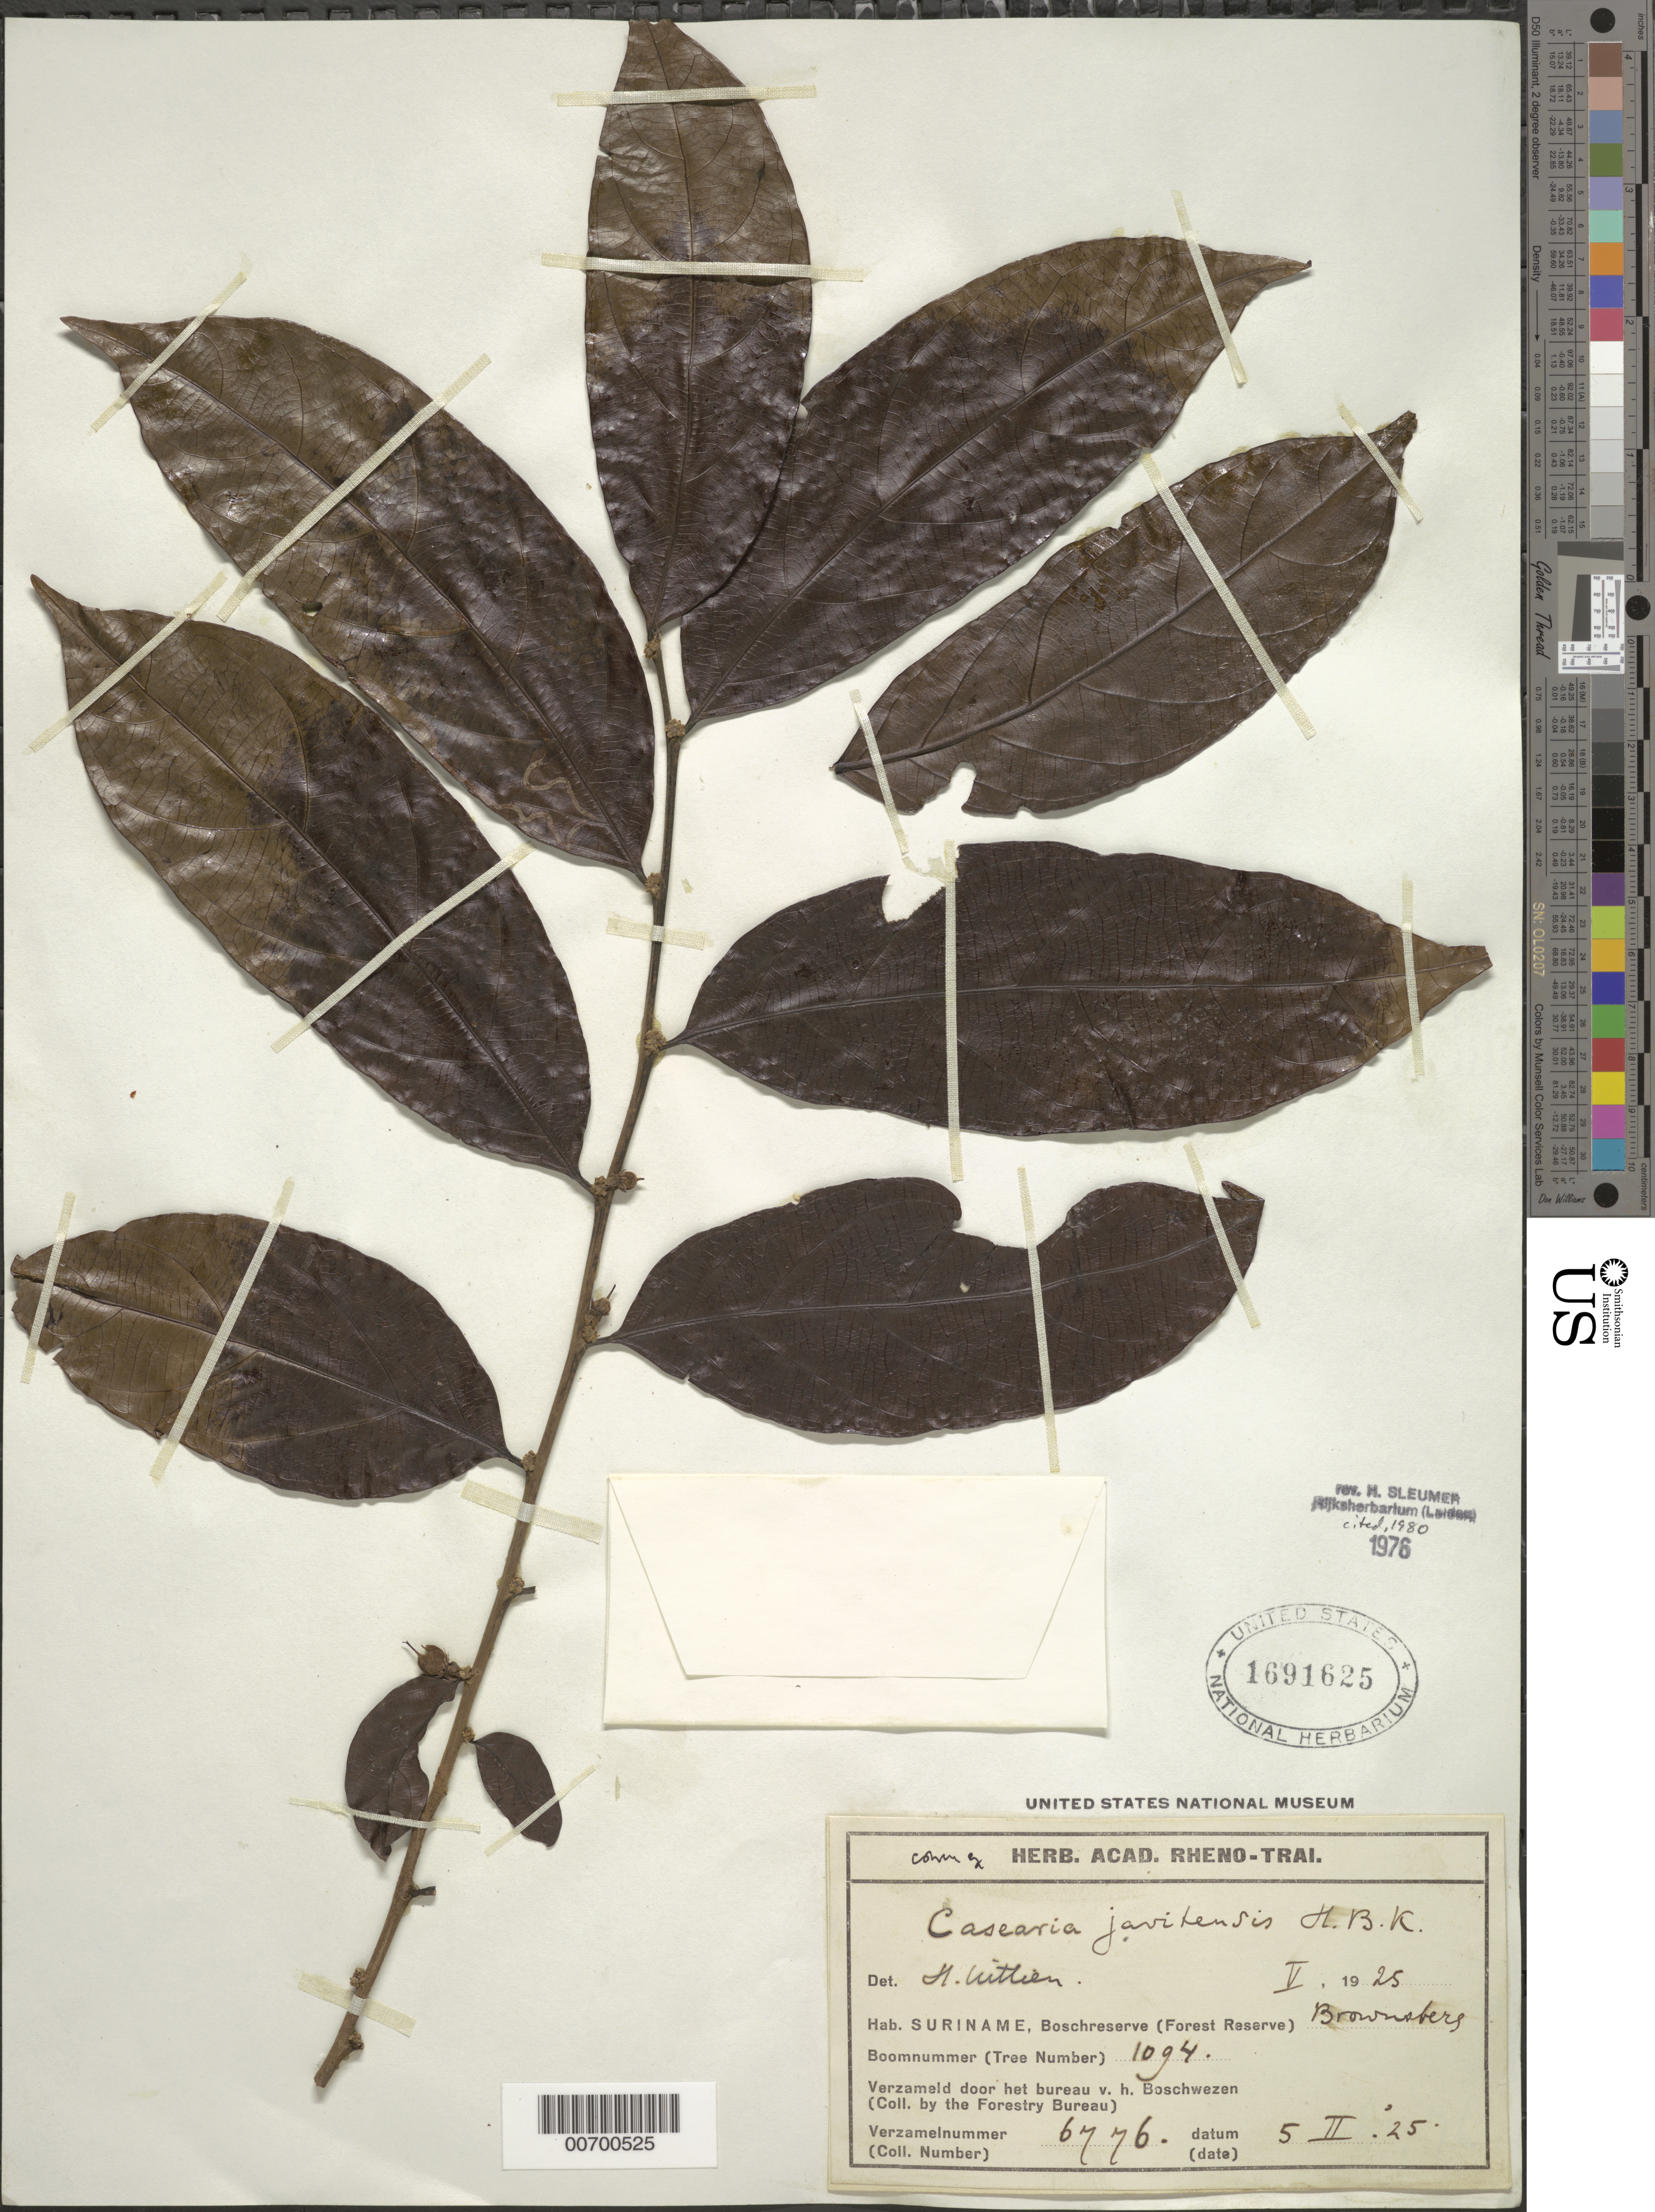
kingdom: Plantae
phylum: Tracheophyta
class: Magnoliopsida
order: Malpighiales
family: Salicaceae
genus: Piparea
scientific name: Piparea multiflora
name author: C.F. Gaertn.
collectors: Forestry Bureau-Surinam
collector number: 6776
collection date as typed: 5-Feb-25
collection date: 1925-02-05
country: Suriname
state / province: Brokopondo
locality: Brownsberg, Forest Reserve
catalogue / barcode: US 1691625